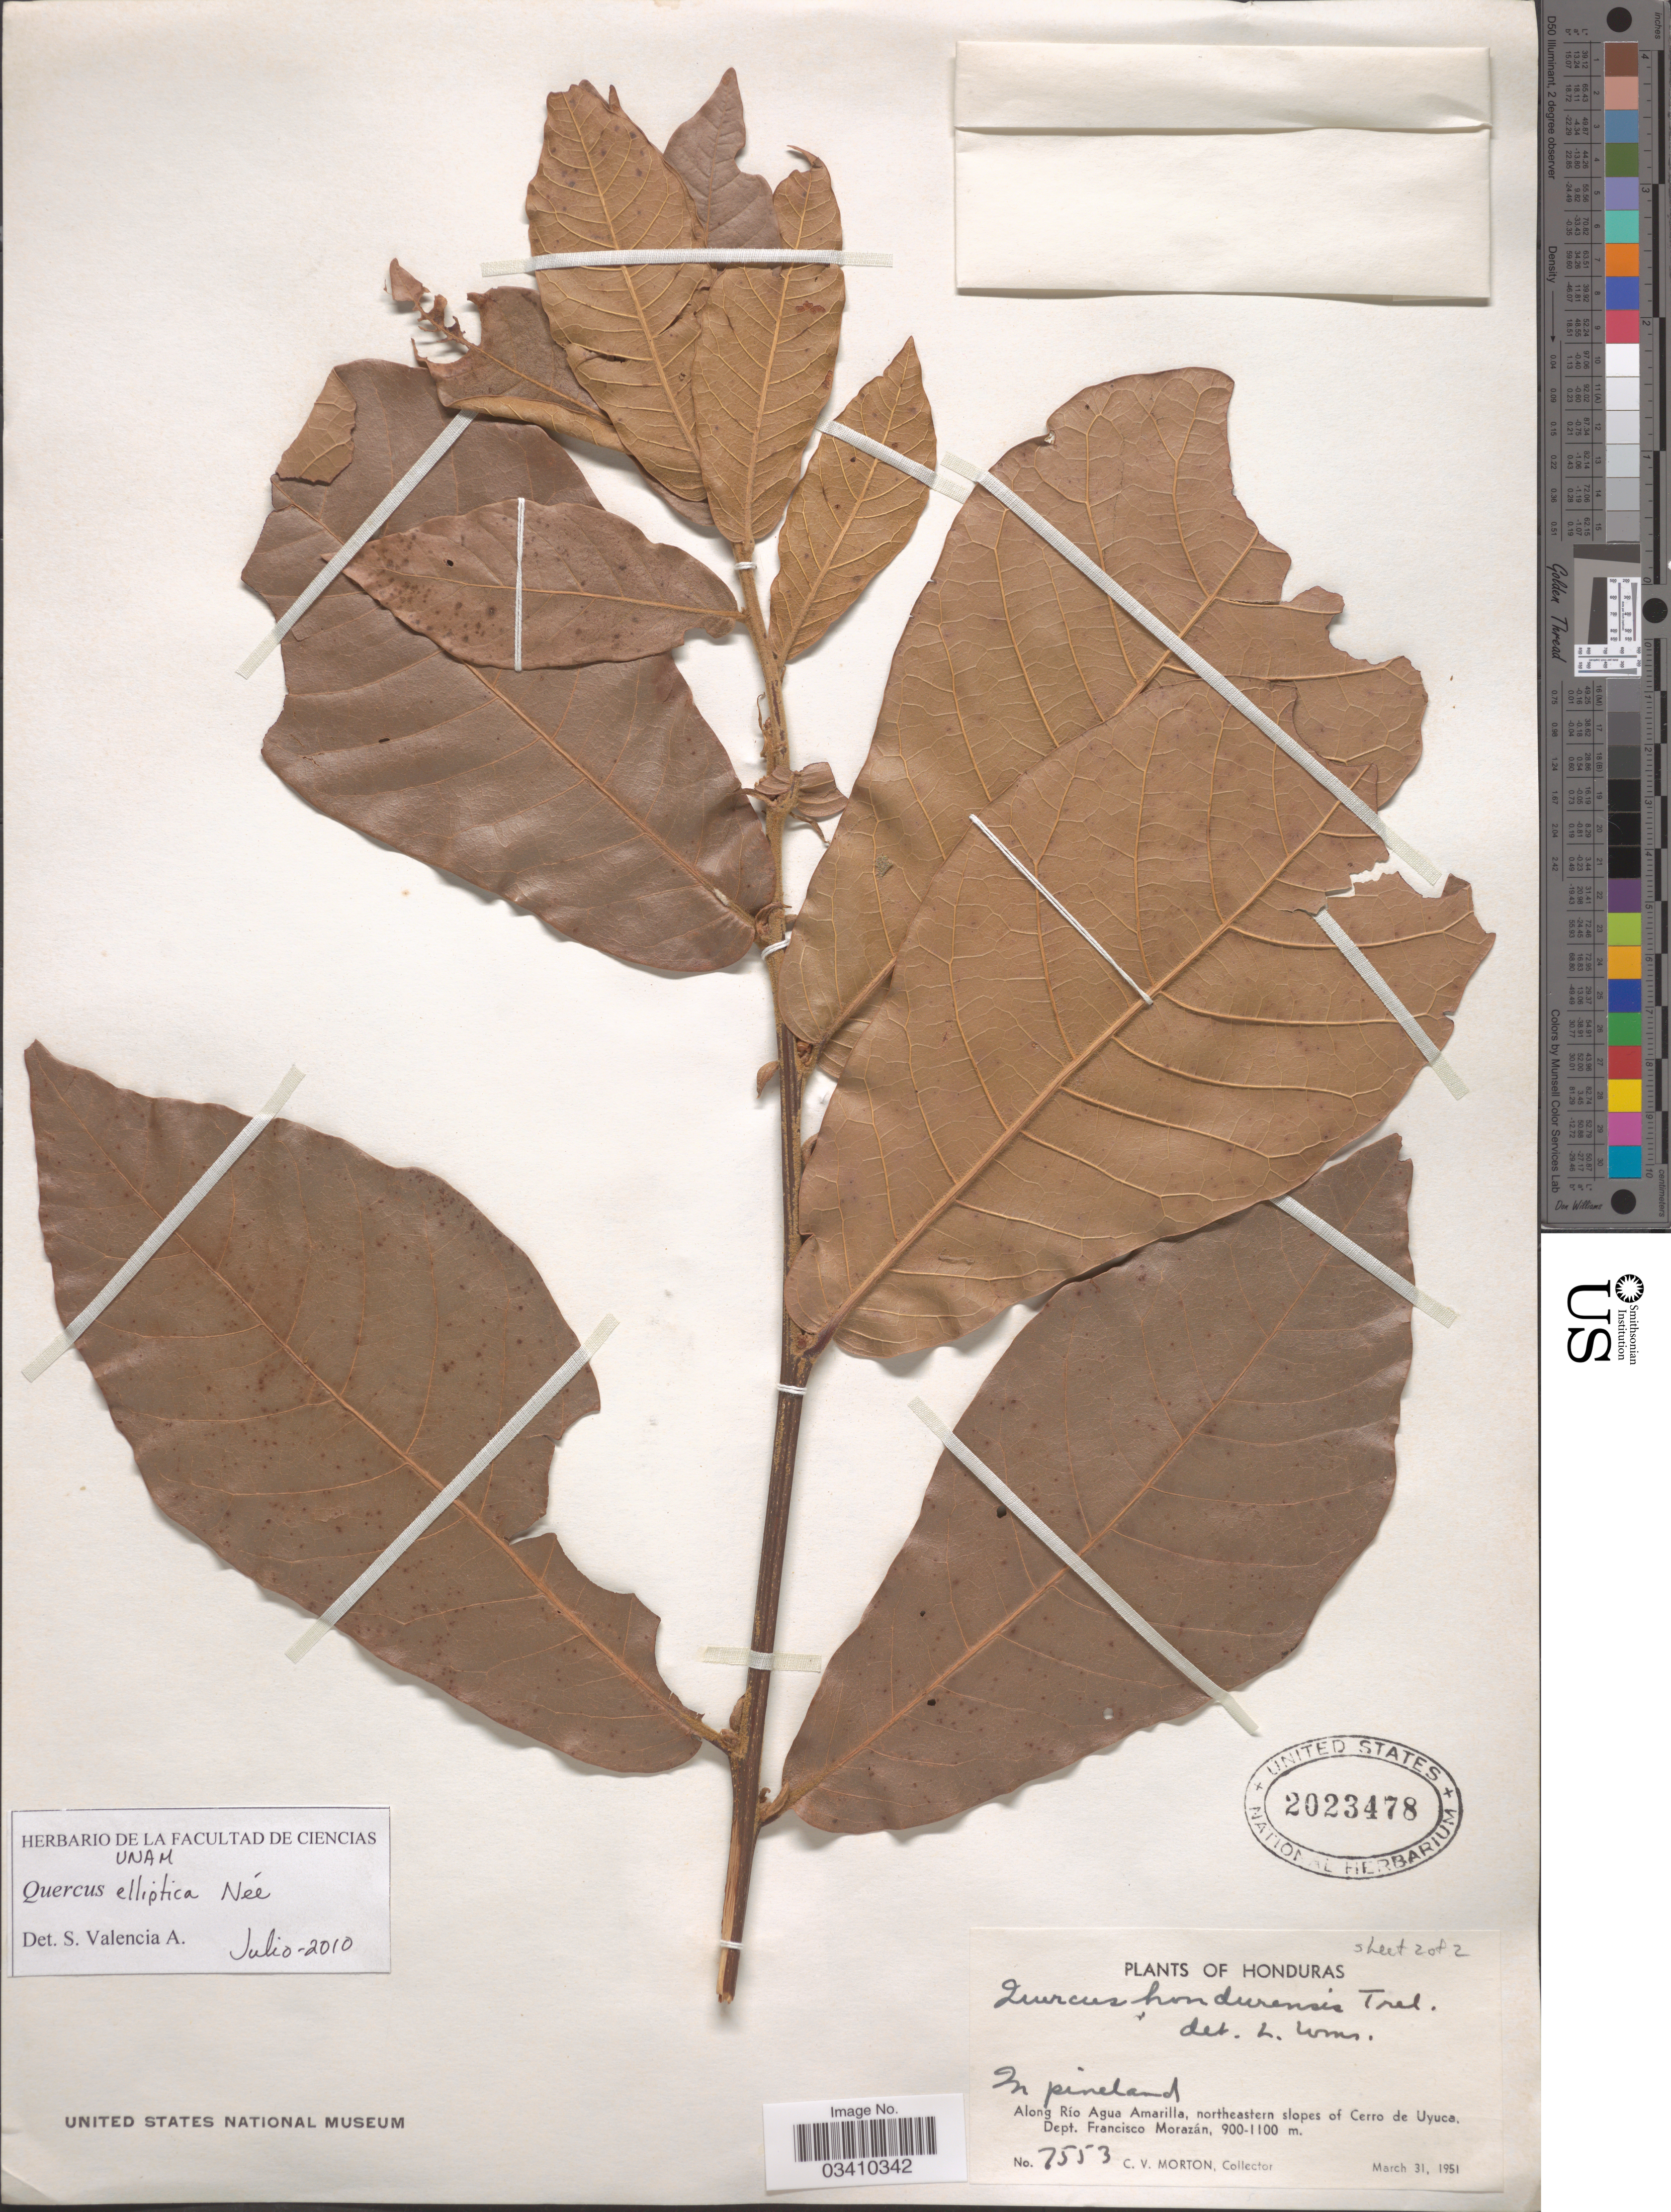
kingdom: Plantae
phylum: Tracheophyta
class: Magnoliopsida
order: Fagales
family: Fagaceae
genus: Quercus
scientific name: Quercus elliptica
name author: Née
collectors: C. V. Morton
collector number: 7553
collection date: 1951-03-31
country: Honduras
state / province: Fco. Morazán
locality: In pineland. Along Río Agua Amarilla, northeastern slopes of Cerro de Uyuca. Dept. Francisco Morazán.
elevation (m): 900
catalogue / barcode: US 2023478